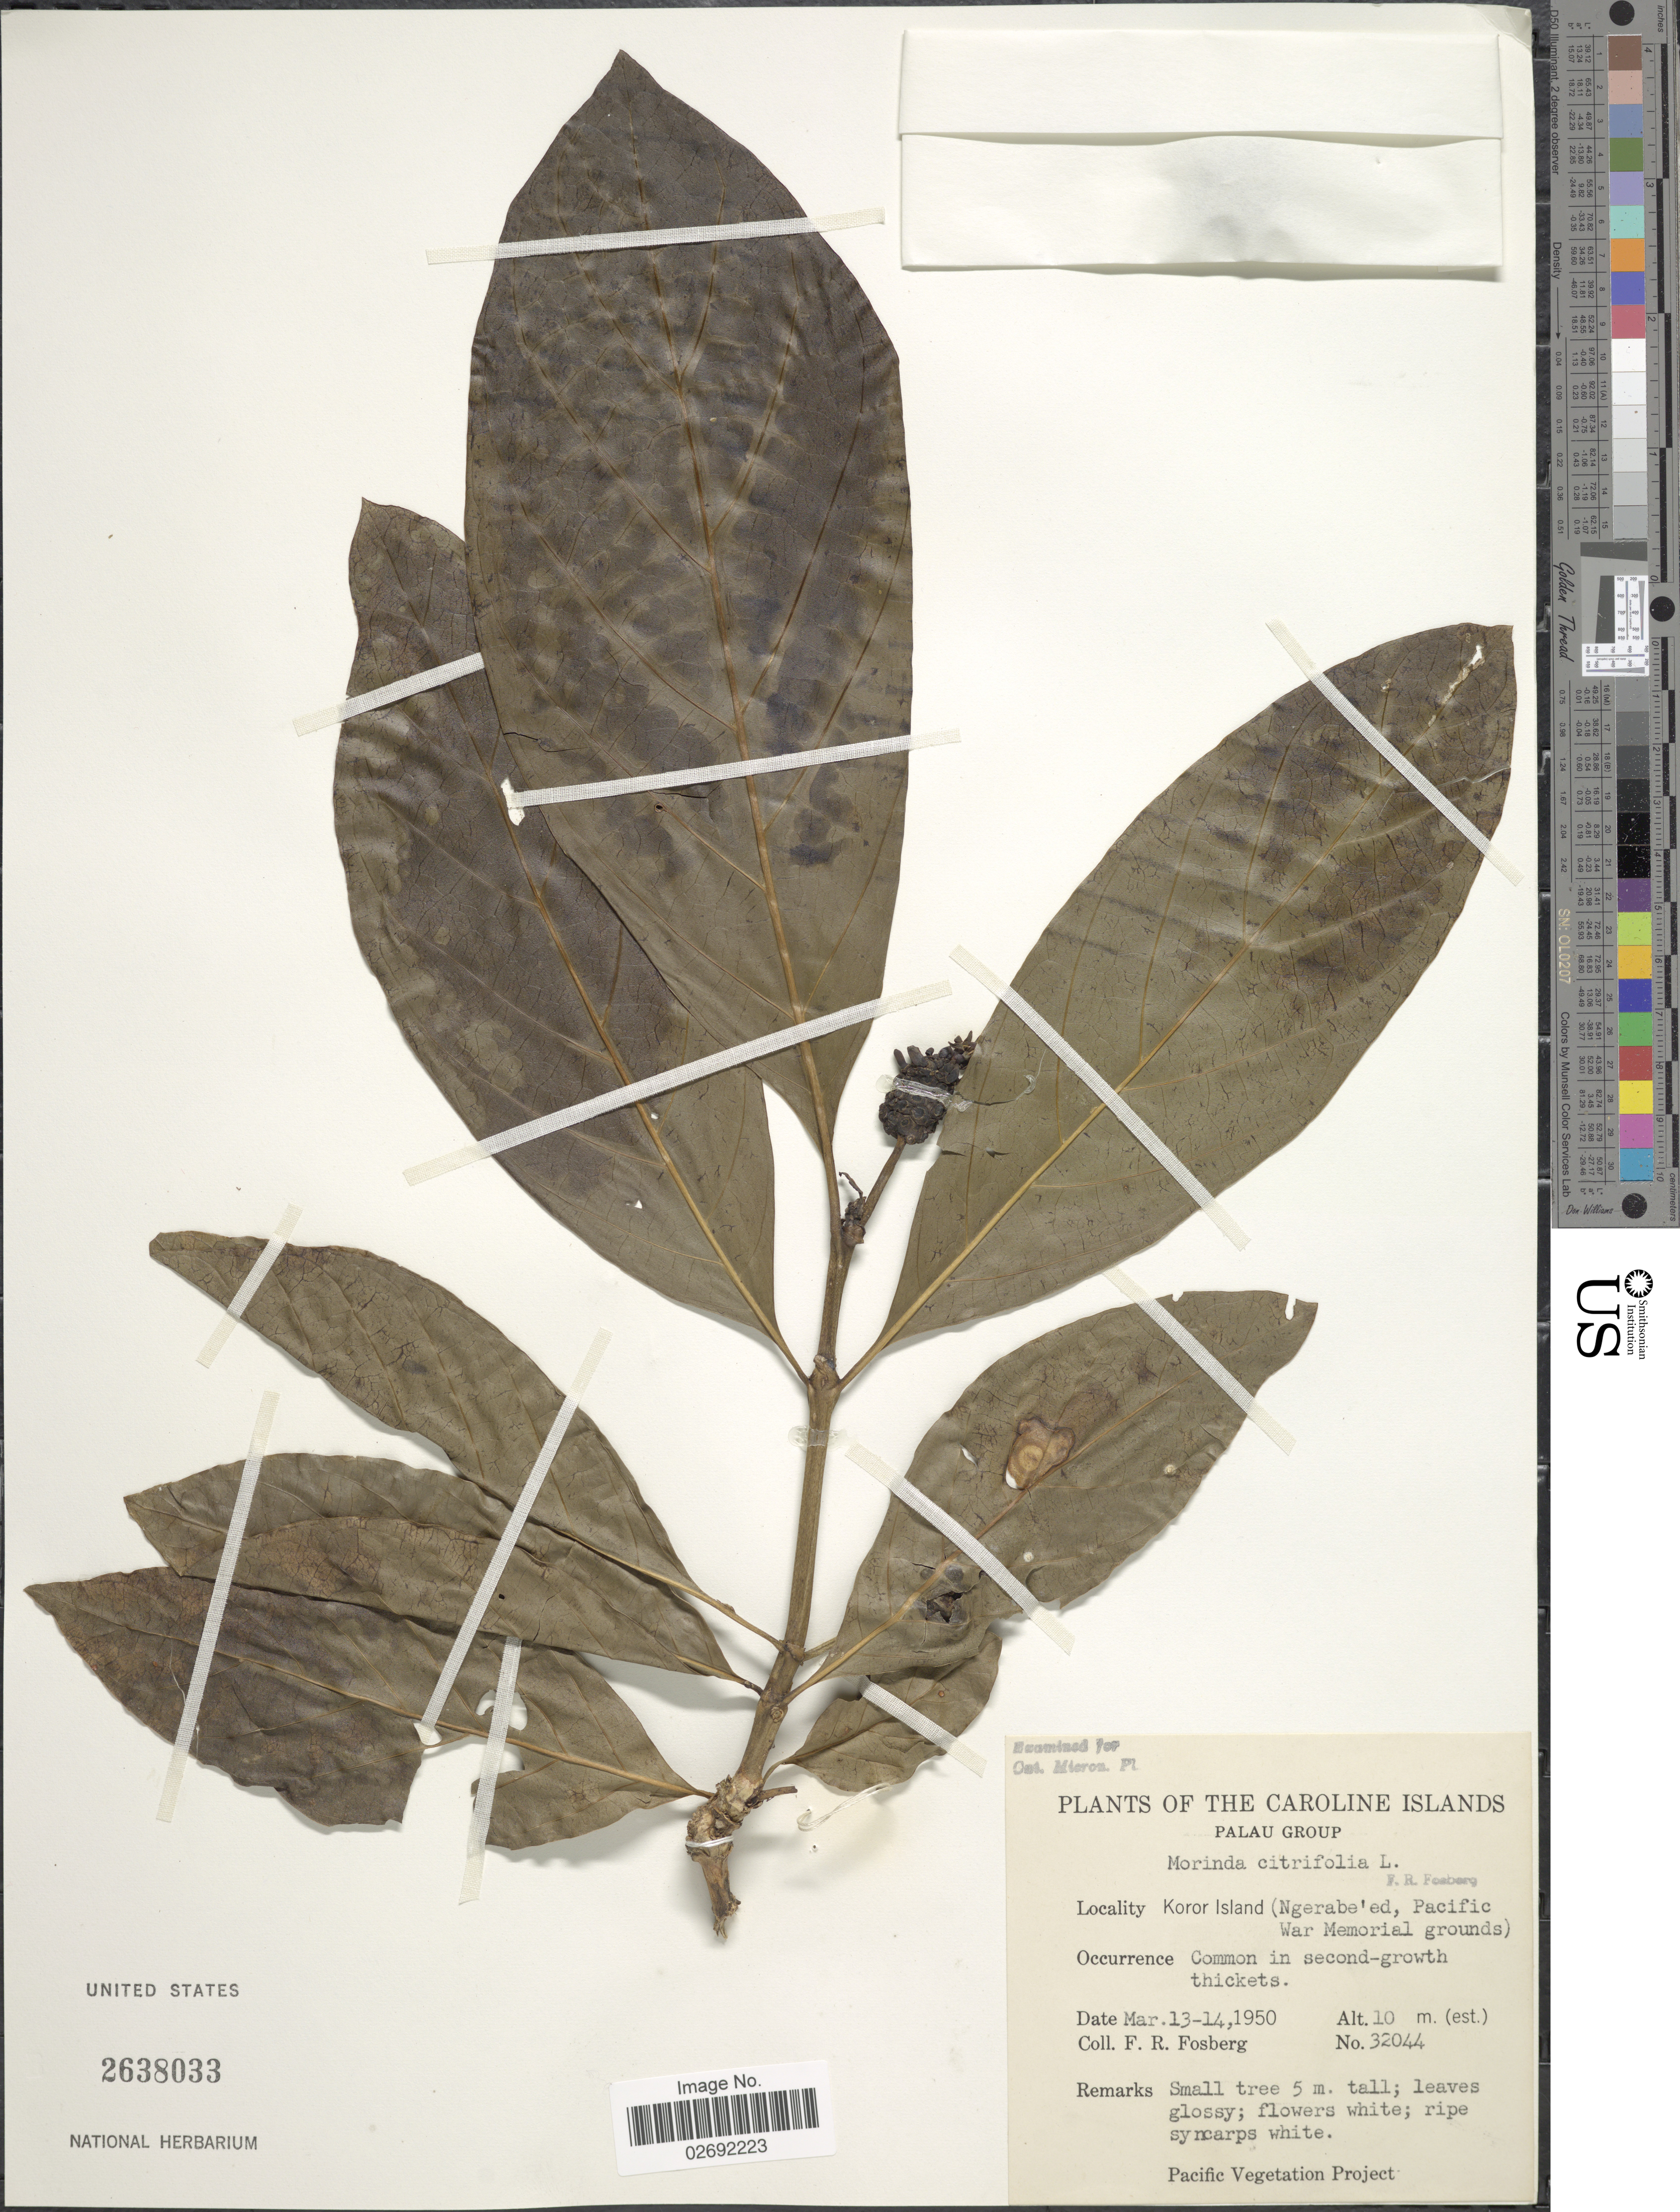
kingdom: Plantae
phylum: Tracheophyta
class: Magnoliopsida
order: Gentianales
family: Rubiaceae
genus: Morinda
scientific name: Morinda citrifolia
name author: L.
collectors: F. R. Fosberg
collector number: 32044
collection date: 1950-03-13/1950-03-14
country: Palau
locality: Caroline Islands. Palau Group. Koror Island (Ngerabe'ed, Pacific War Memorial grounds)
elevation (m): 10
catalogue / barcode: US 2638033